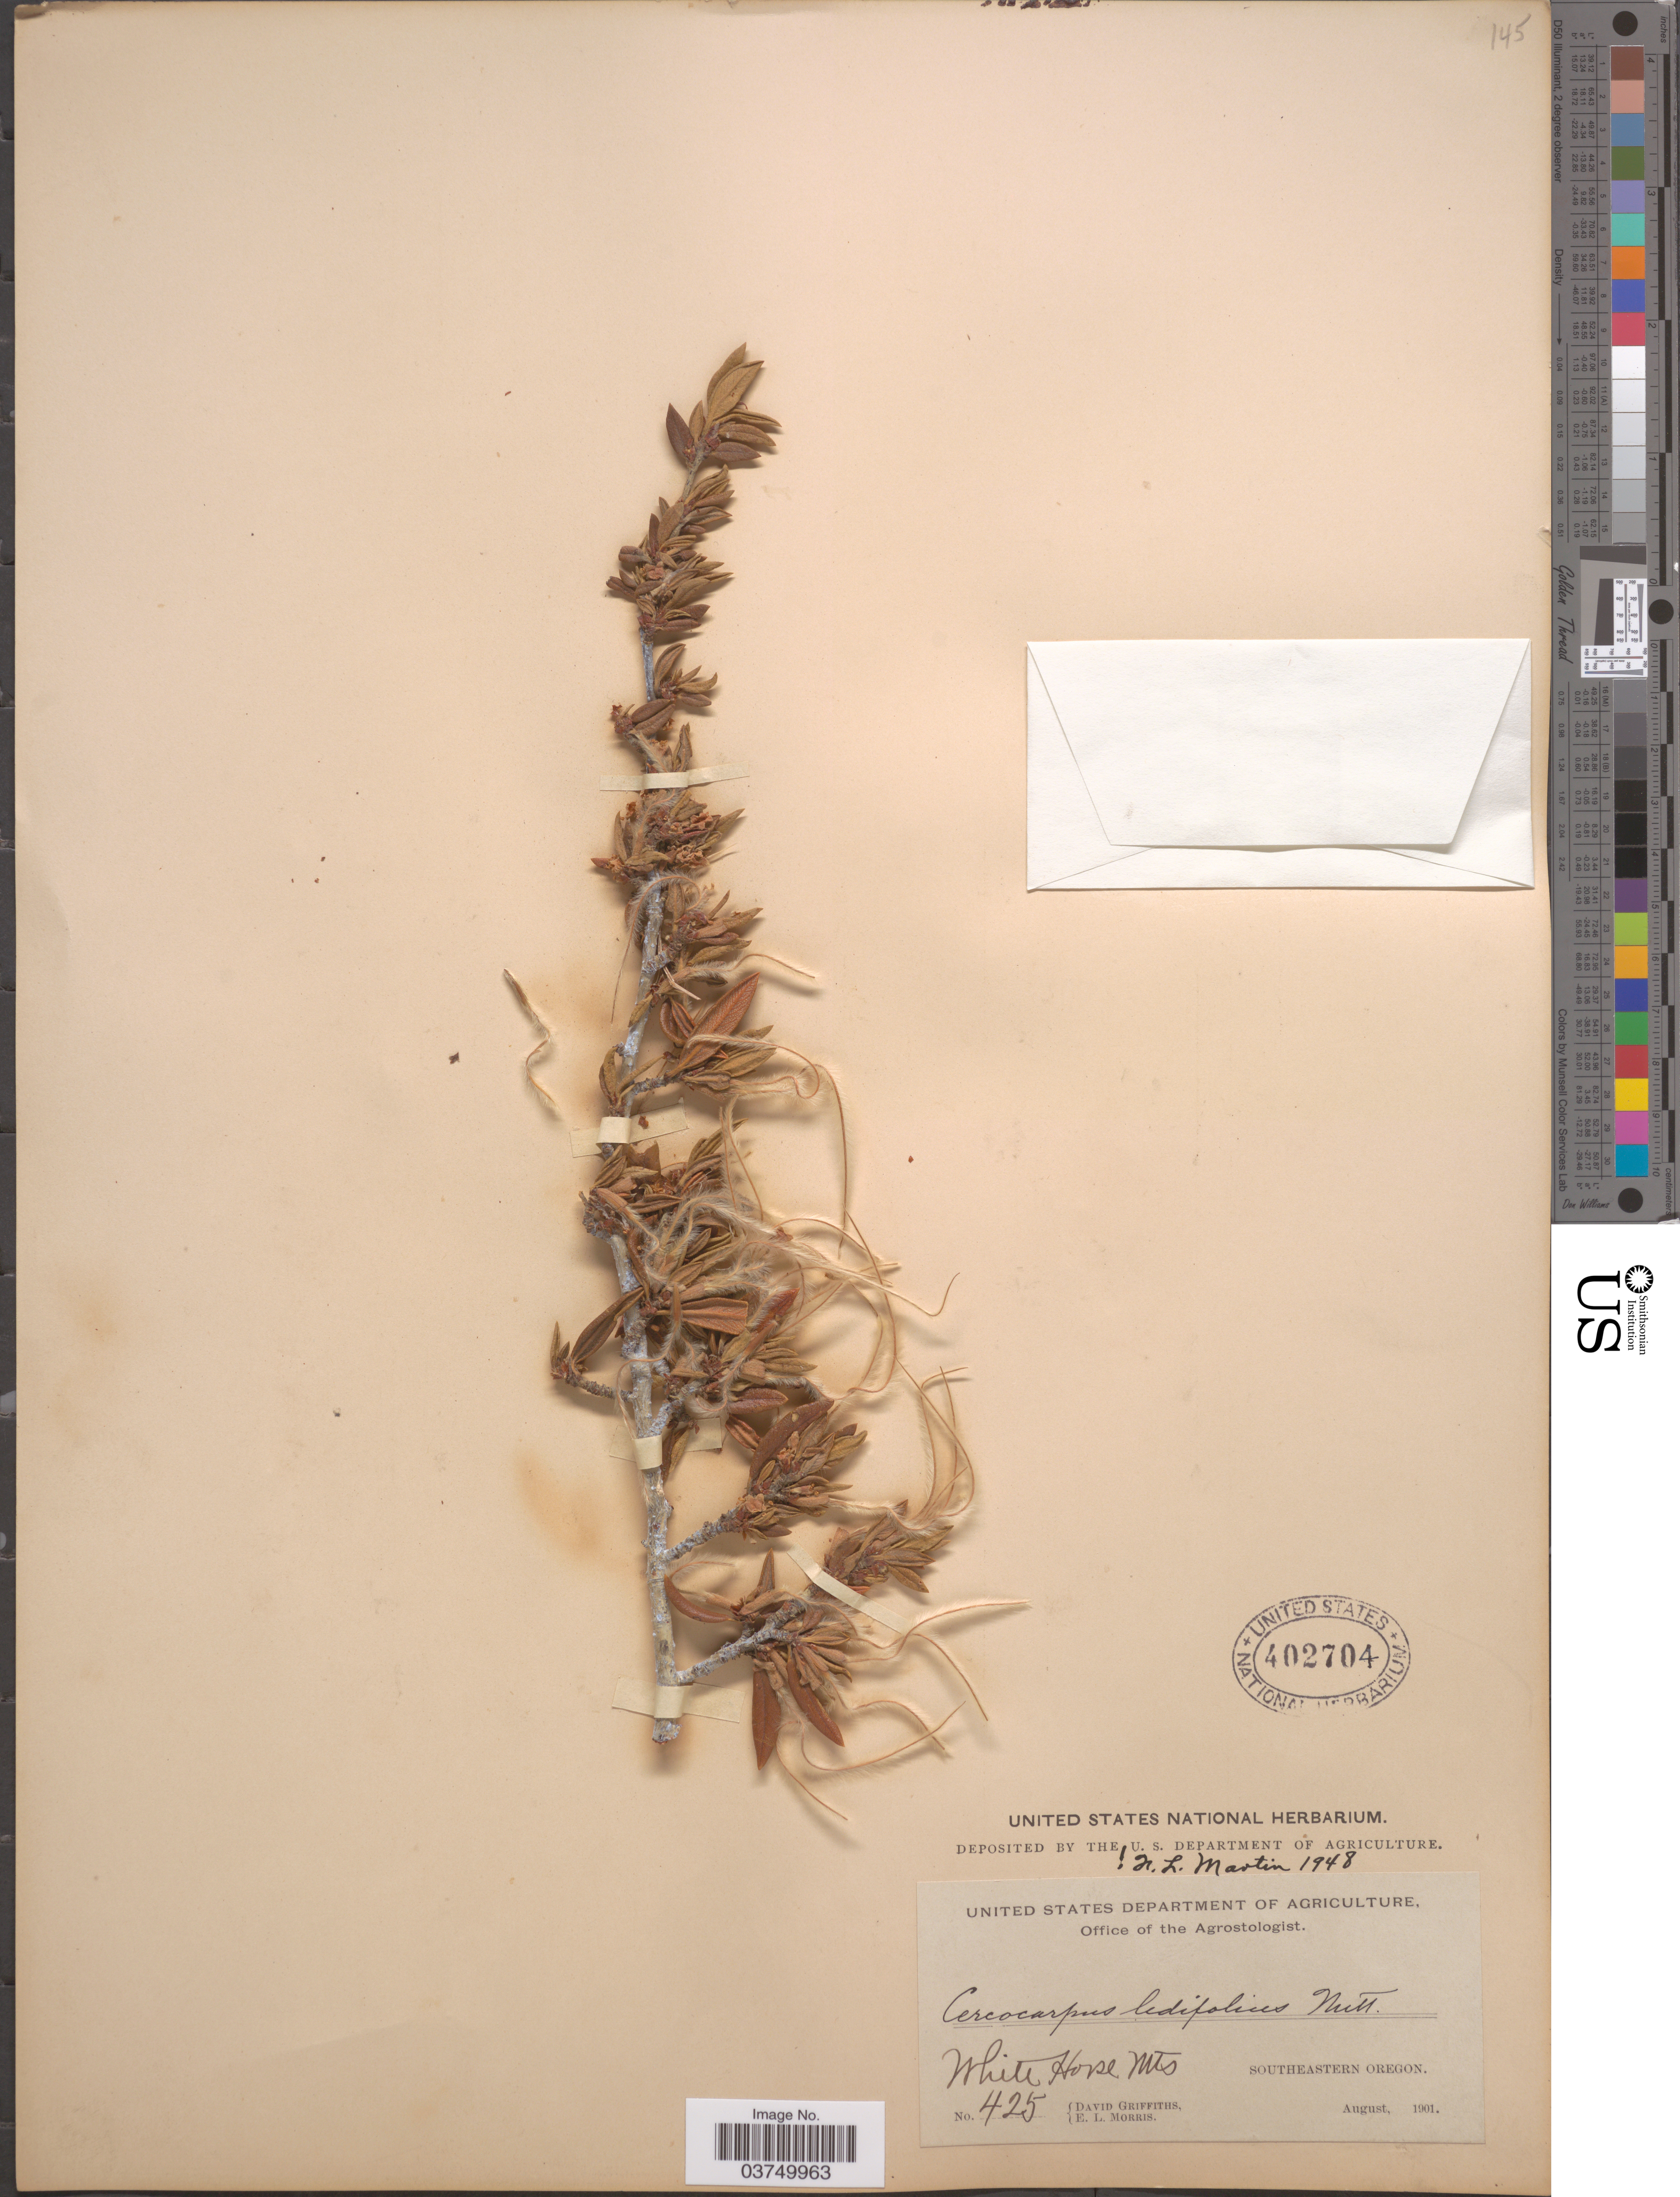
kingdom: Plantae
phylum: Tracheophyta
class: Magnoliopsida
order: Rosales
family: Rosaceae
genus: Cercocarpus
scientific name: Cercocarpus ledifolius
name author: Nutt.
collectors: D. Griffiths & E. Morris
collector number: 425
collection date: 1901-08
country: United States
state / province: Oregon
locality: White Horse Mts. Southeastern Oregon.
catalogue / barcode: US 402704